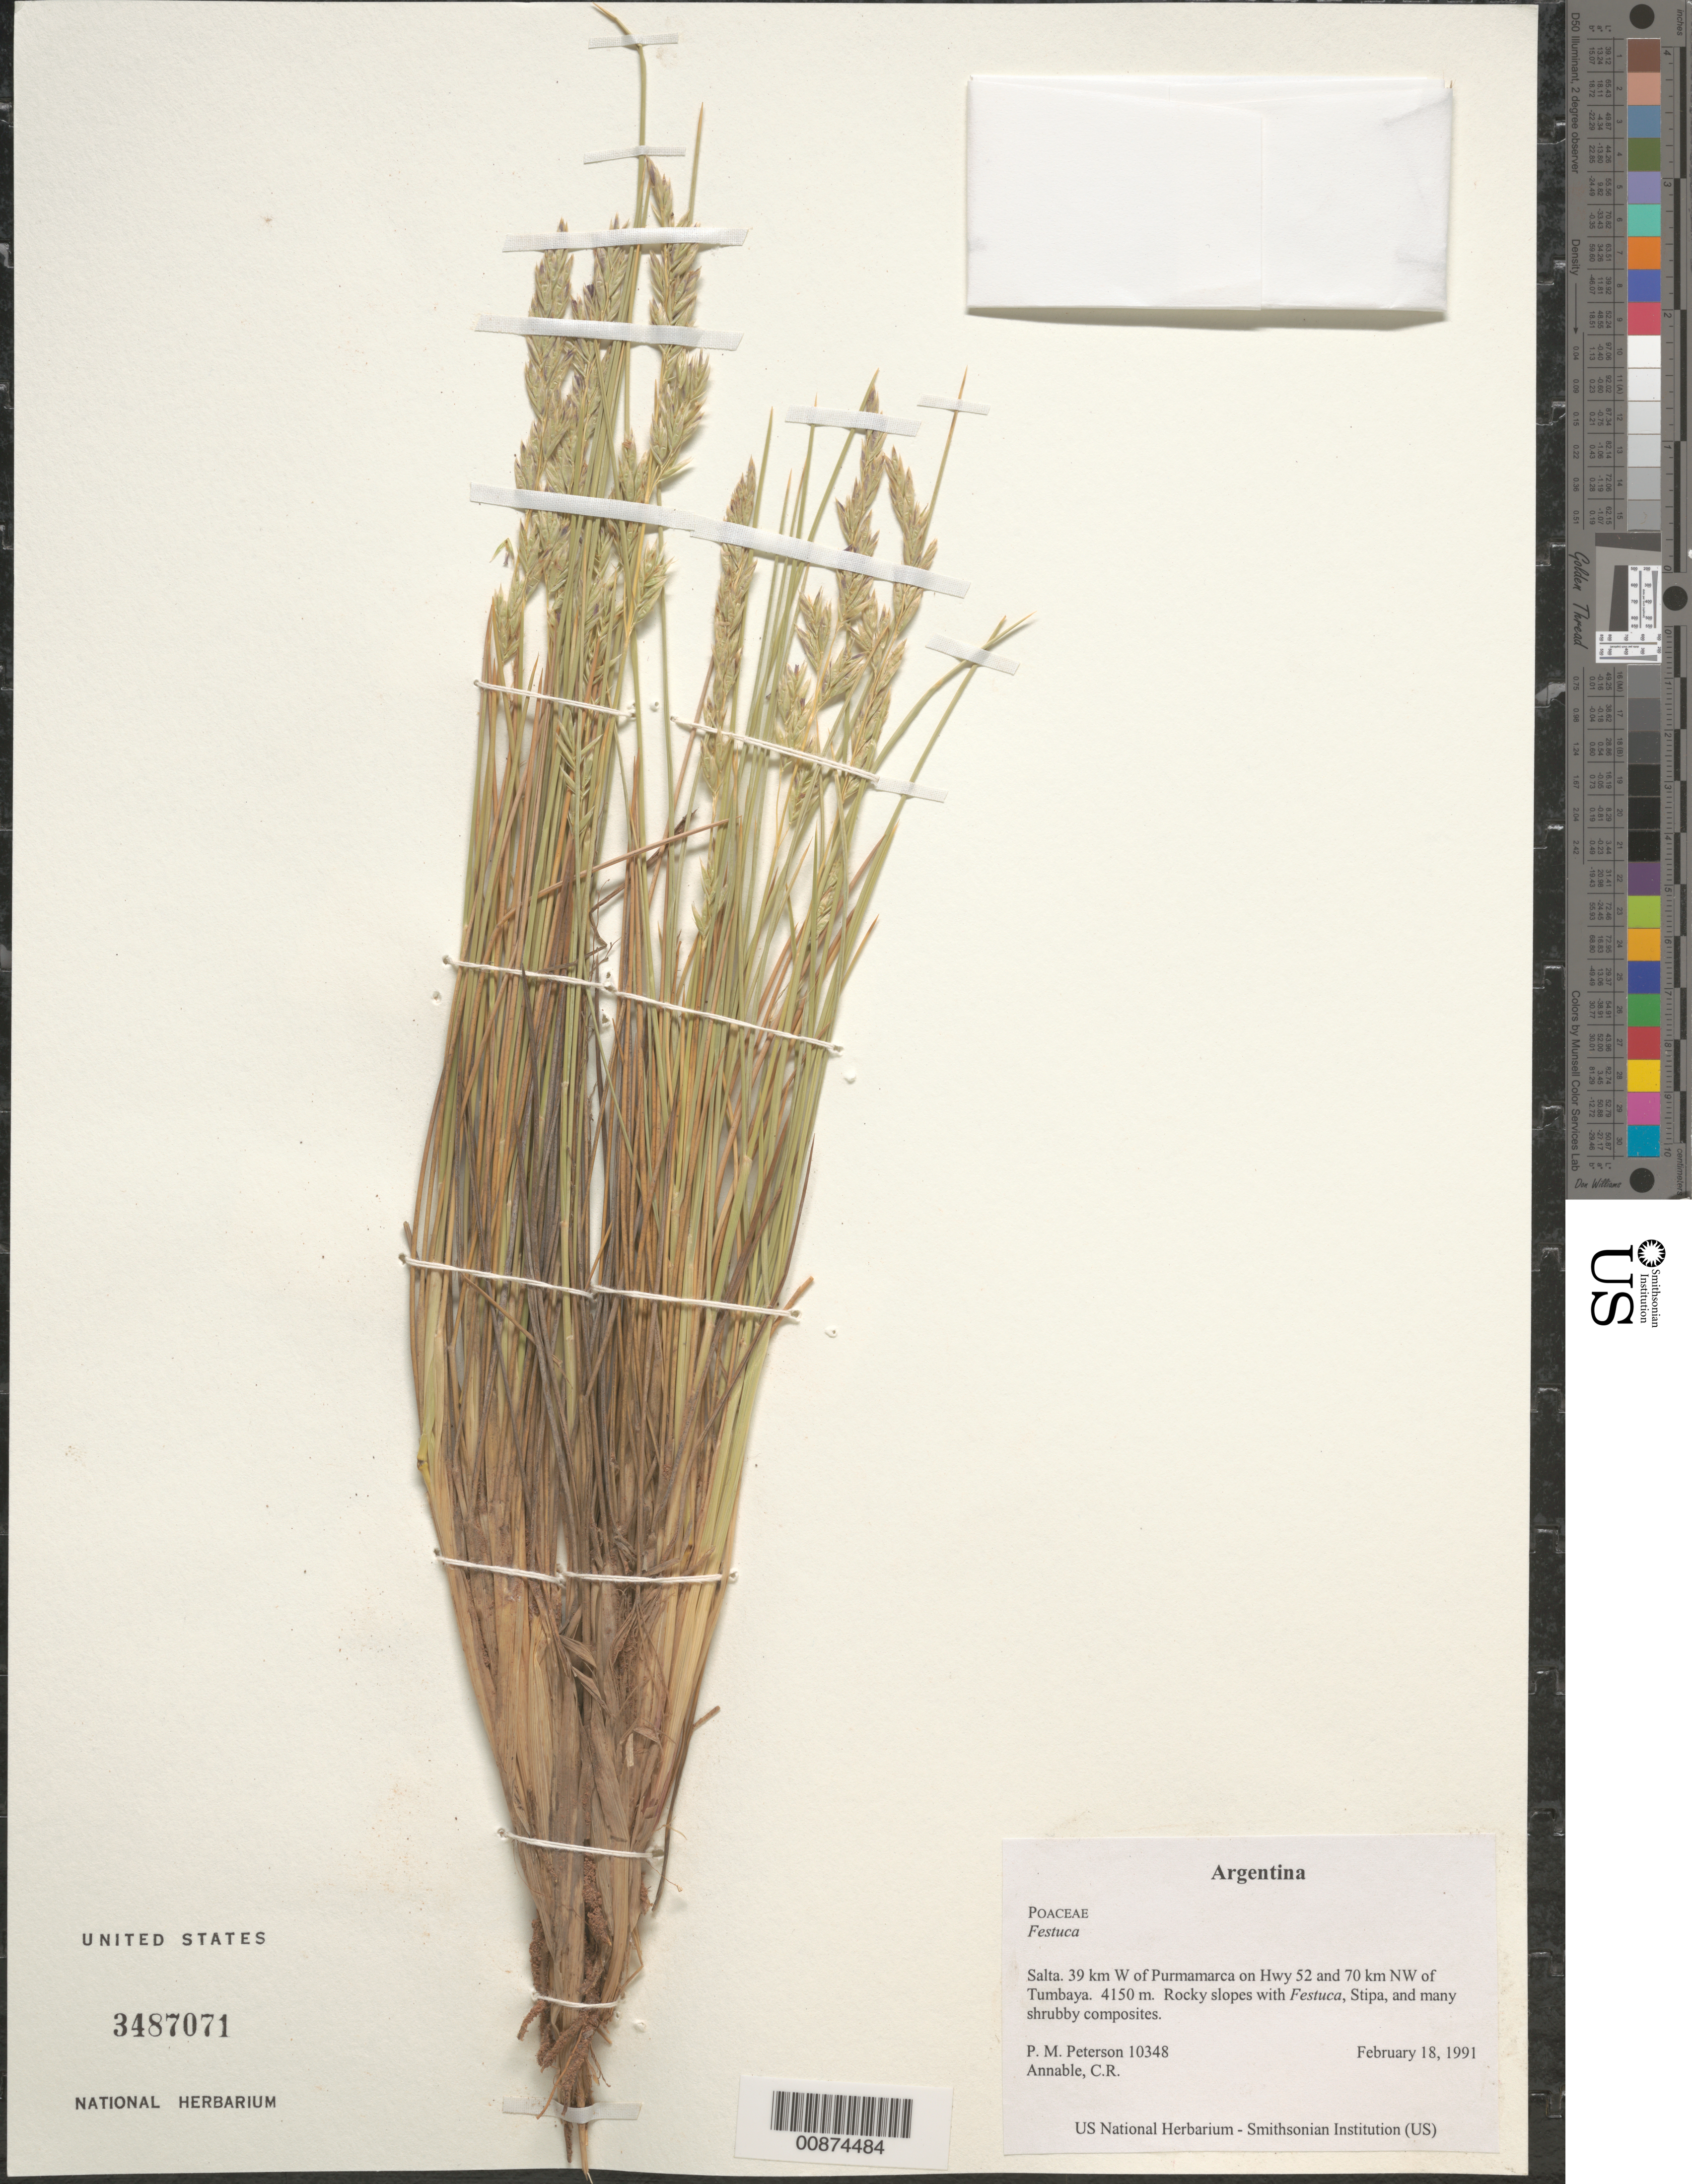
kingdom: Plantae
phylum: Tracheophyta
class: Liliopsida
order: Poales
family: Poaceae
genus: Festuca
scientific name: Festuca sp.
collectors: P. M. Peterson & C. R. Annable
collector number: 10348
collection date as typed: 18 Feb 1991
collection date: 1991-02-18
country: Argentina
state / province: Salta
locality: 39 km W of Purmamarca on Hwy 52 and 70 km NW of Tumbaya.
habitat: Rocky slopes with Festuca, Stipa, and many shruby composites.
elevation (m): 4150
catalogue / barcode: US 3487071